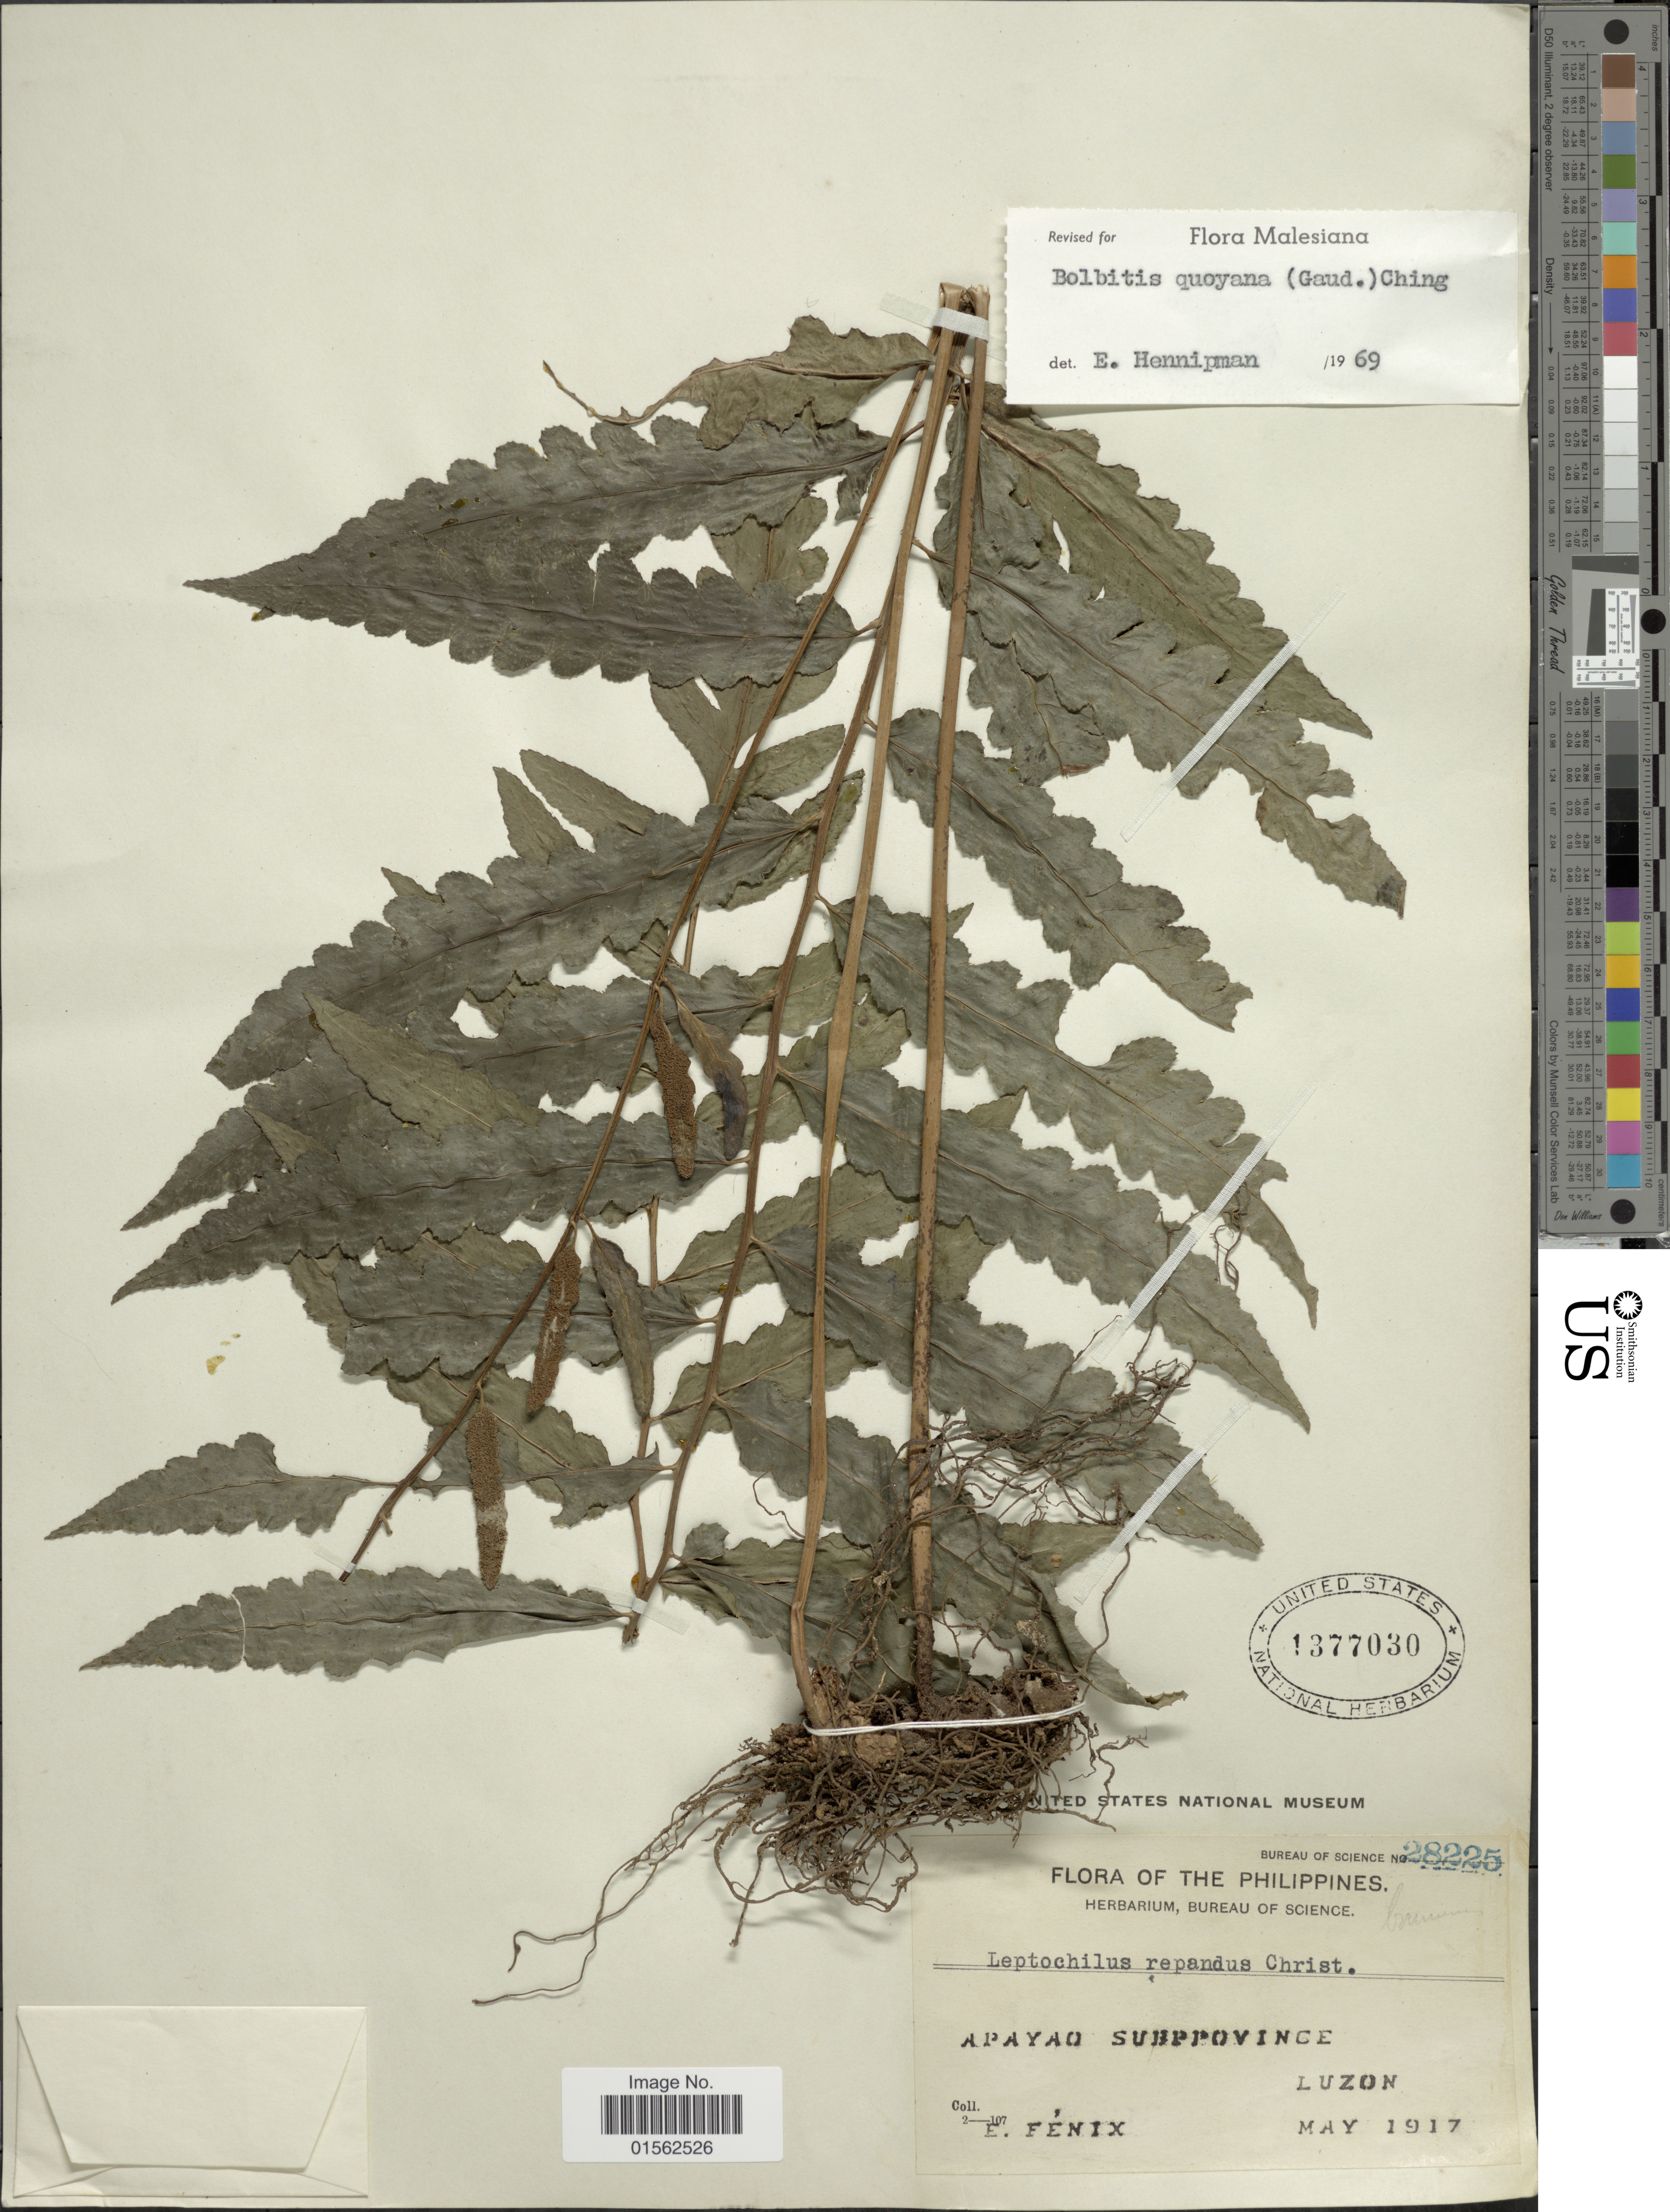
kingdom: Plantae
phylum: Tracheophyta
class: Polypodiopsida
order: Polypodiales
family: Dryopteridaceae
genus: Bolbitis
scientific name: Bolbitis quoyana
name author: (Gaudich.) Ching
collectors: E. Fénix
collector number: Bureau of Science 28225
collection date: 1917-05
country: Philippines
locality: Apayao subprovince Luzon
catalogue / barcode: US 1377030